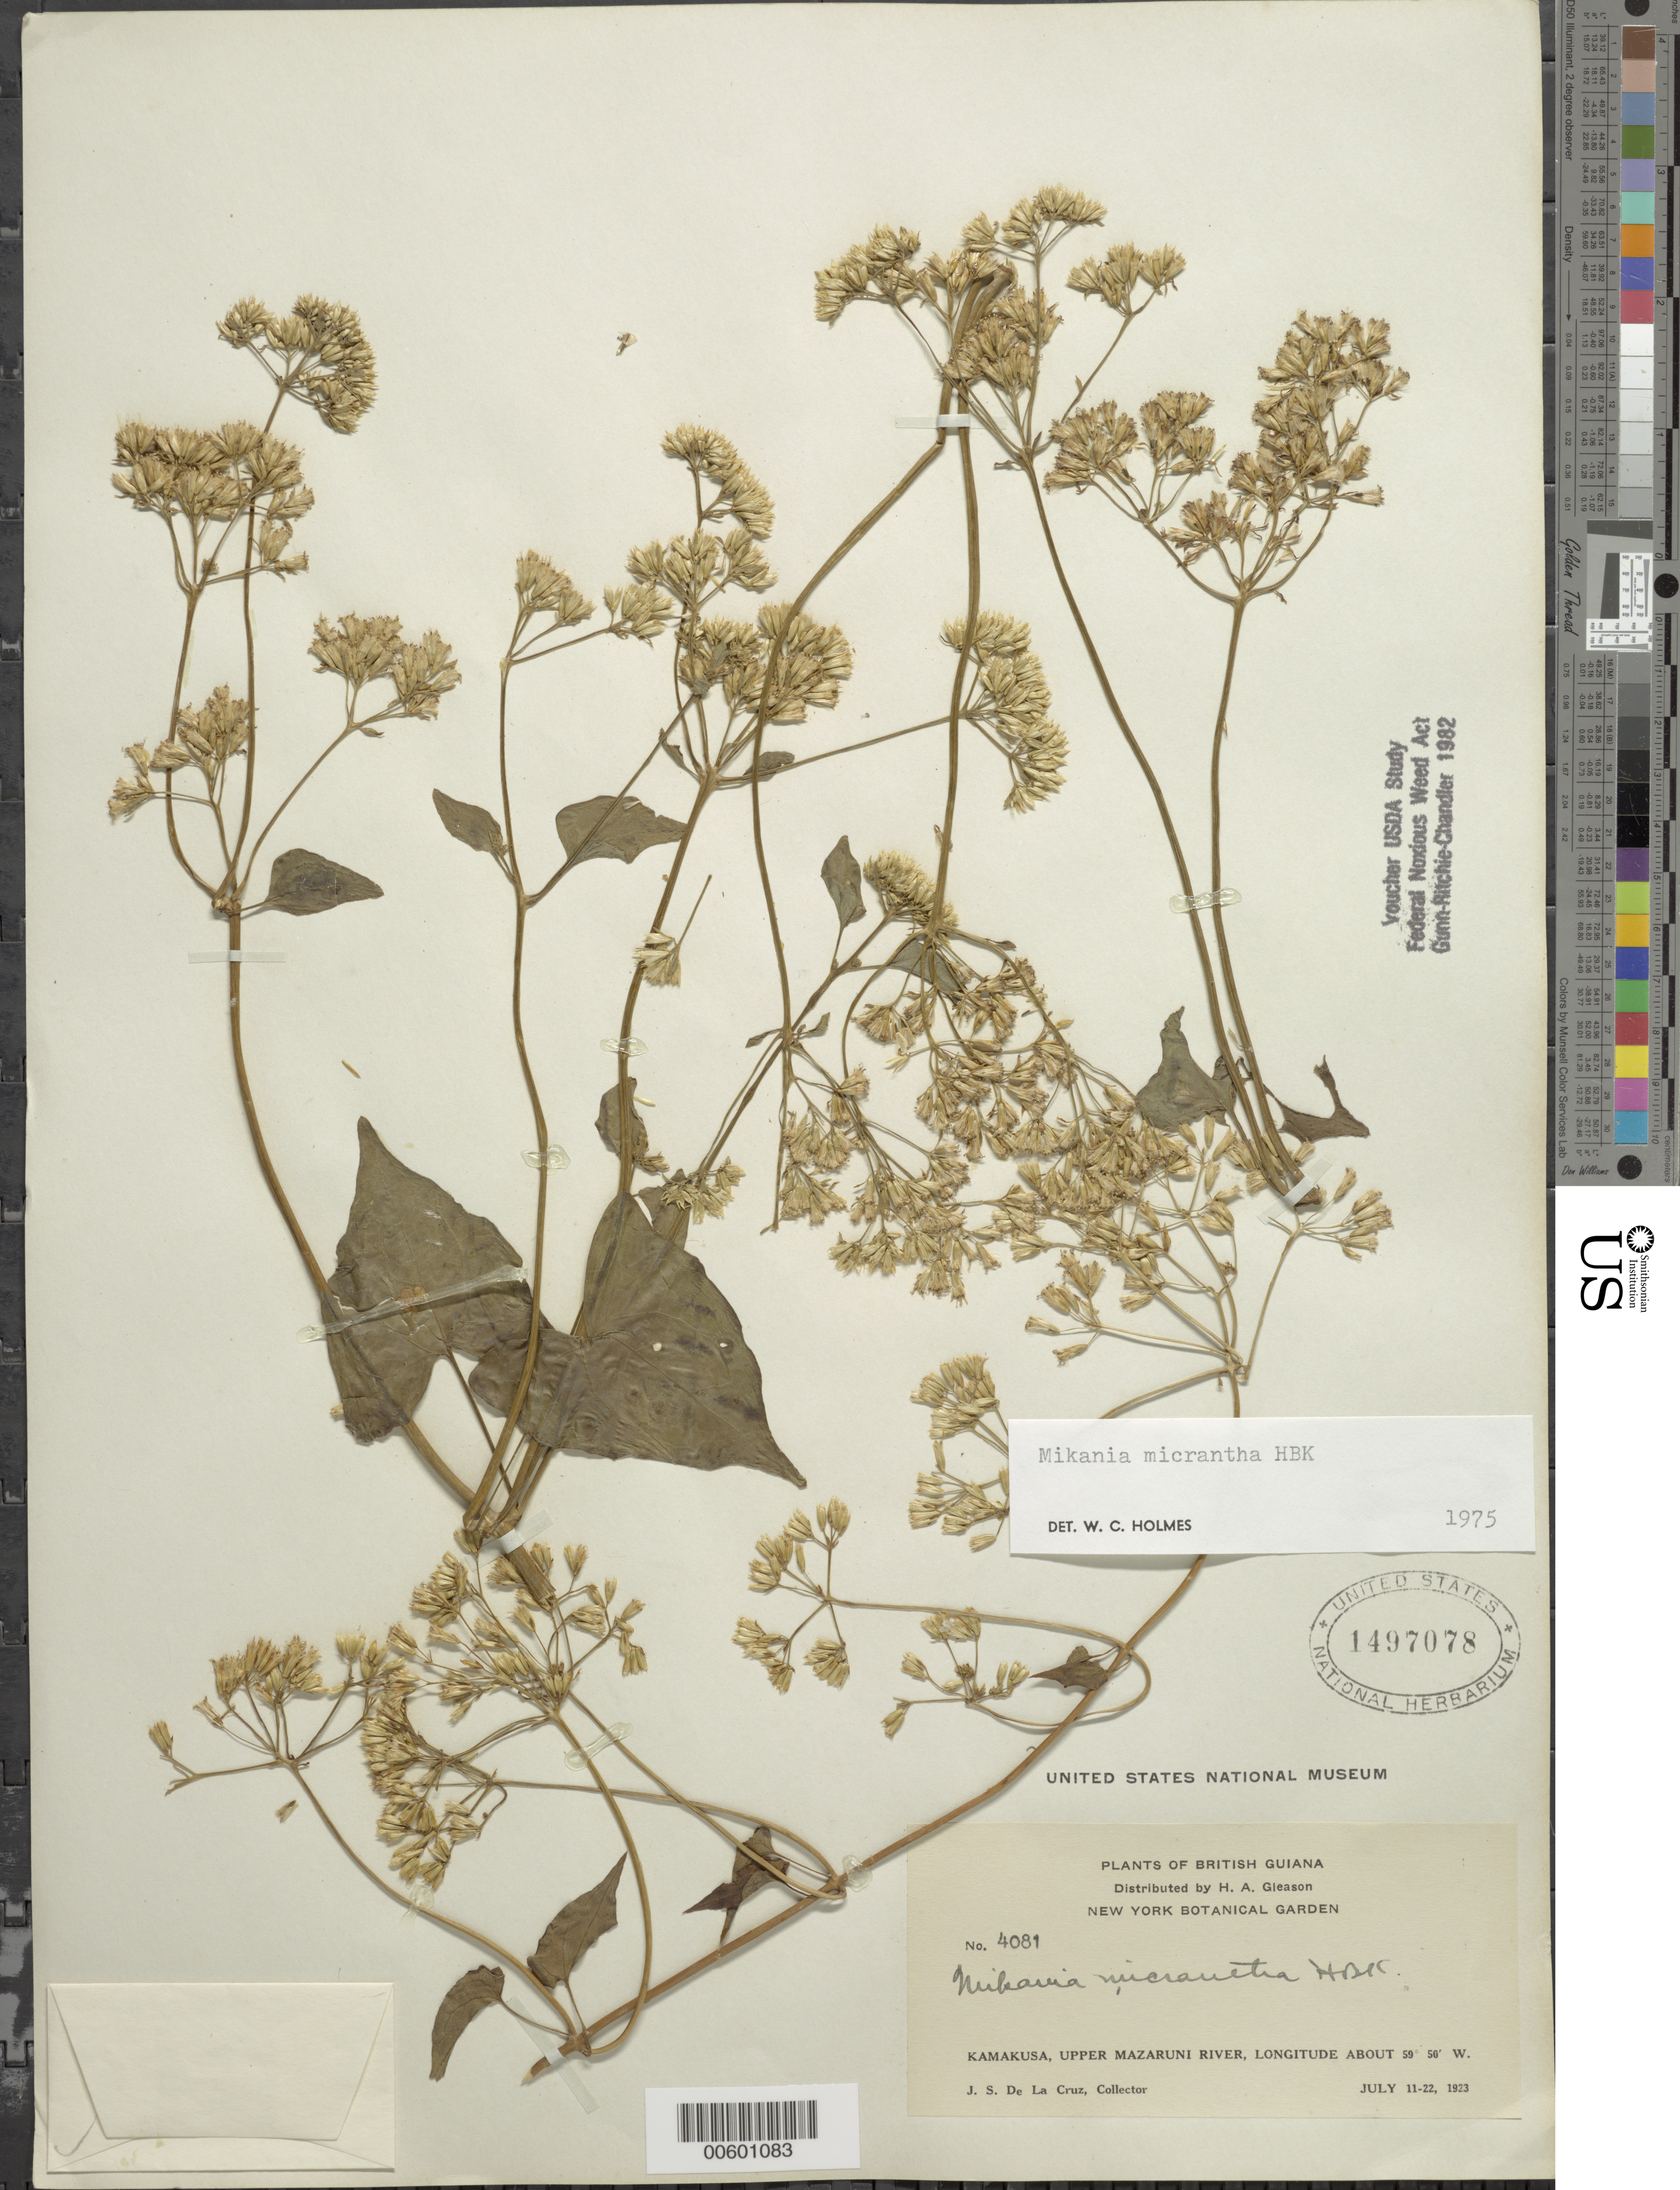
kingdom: Plantae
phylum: Tracheophyta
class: Magnoliopsida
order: Asterales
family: Asteraceae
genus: Mikania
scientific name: Mikania micrantha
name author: Kunth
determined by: Holmes, W. C.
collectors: J. S. de la Cruz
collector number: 4081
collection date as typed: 11-Jul-23 to 22-Jul-23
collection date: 1923-07-11/1923-07-22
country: Guyana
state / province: Cuyuni-Mazaruni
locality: Kamakusa, Upper Mazaruni R.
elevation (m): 100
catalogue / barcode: US 1497078